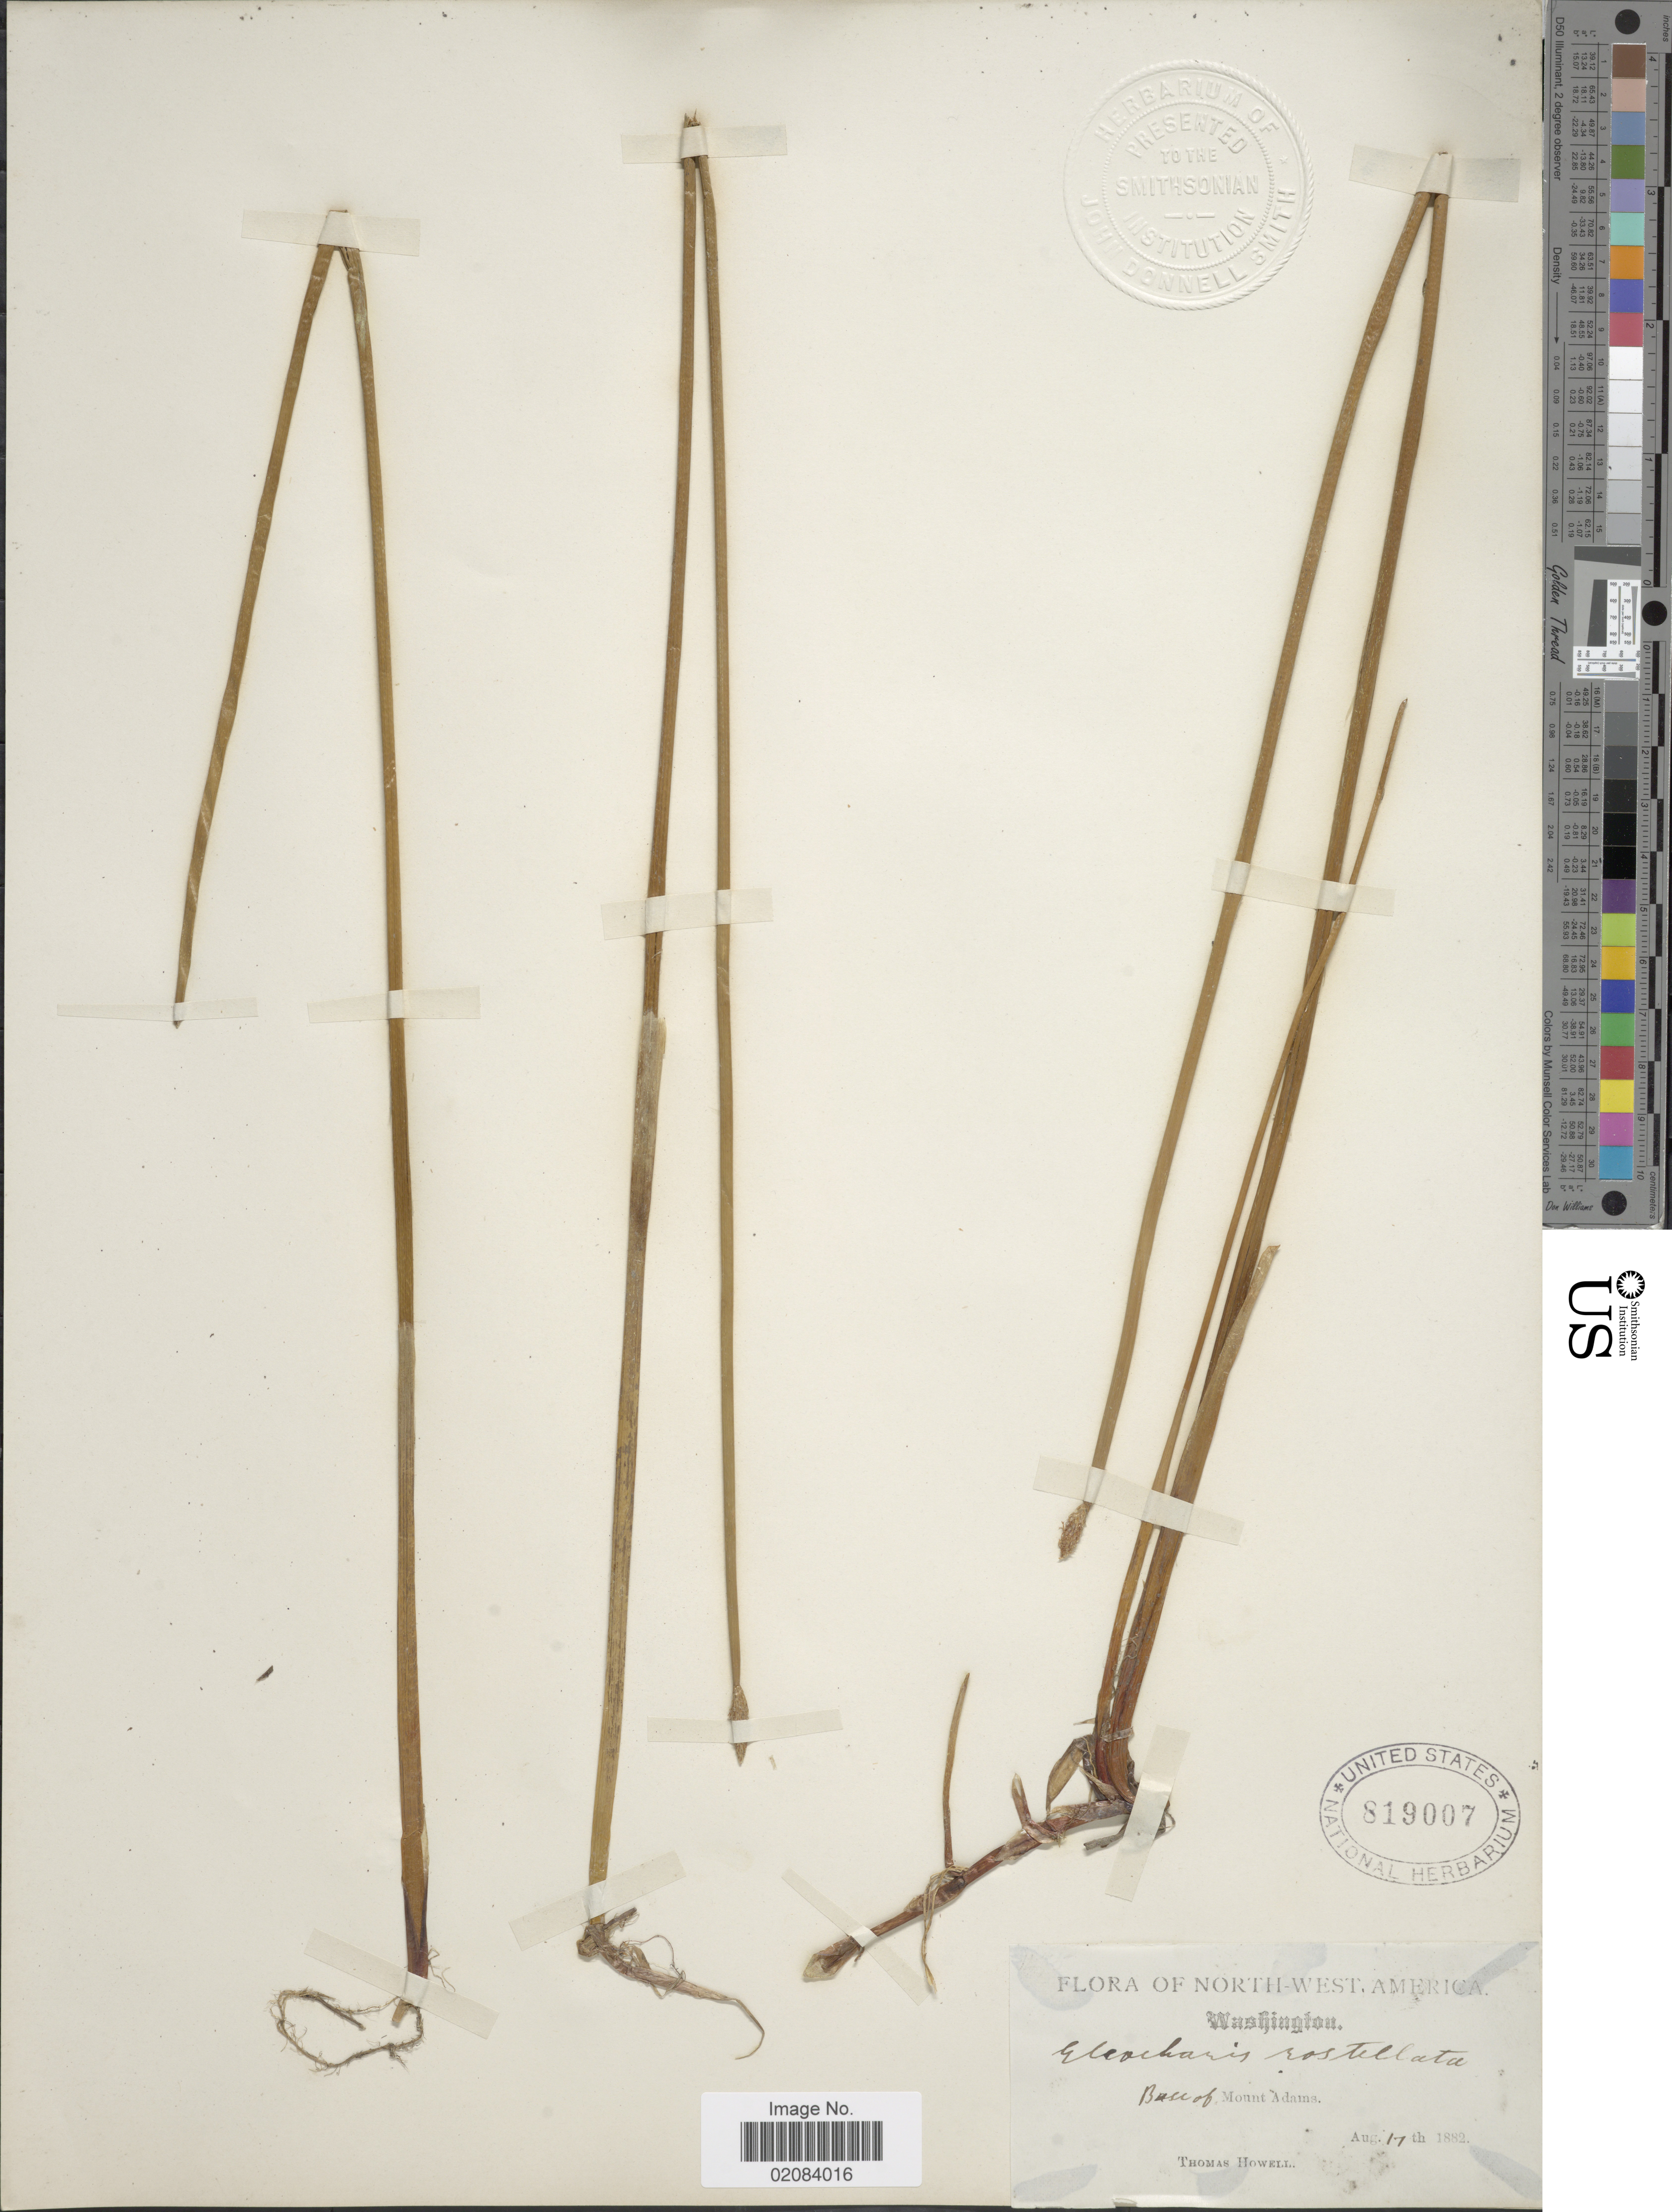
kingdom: Plantae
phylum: Tracheophyta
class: Liliopsida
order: Poales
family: Cyperaceae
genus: Eleocharis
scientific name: Eleocharis palustris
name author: (L.) Roem. & Schult.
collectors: T. Howell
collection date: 1882-08-17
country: United States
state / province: Washington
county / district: Yakima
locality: North-West America. base of Adams.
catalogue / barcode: US 819007